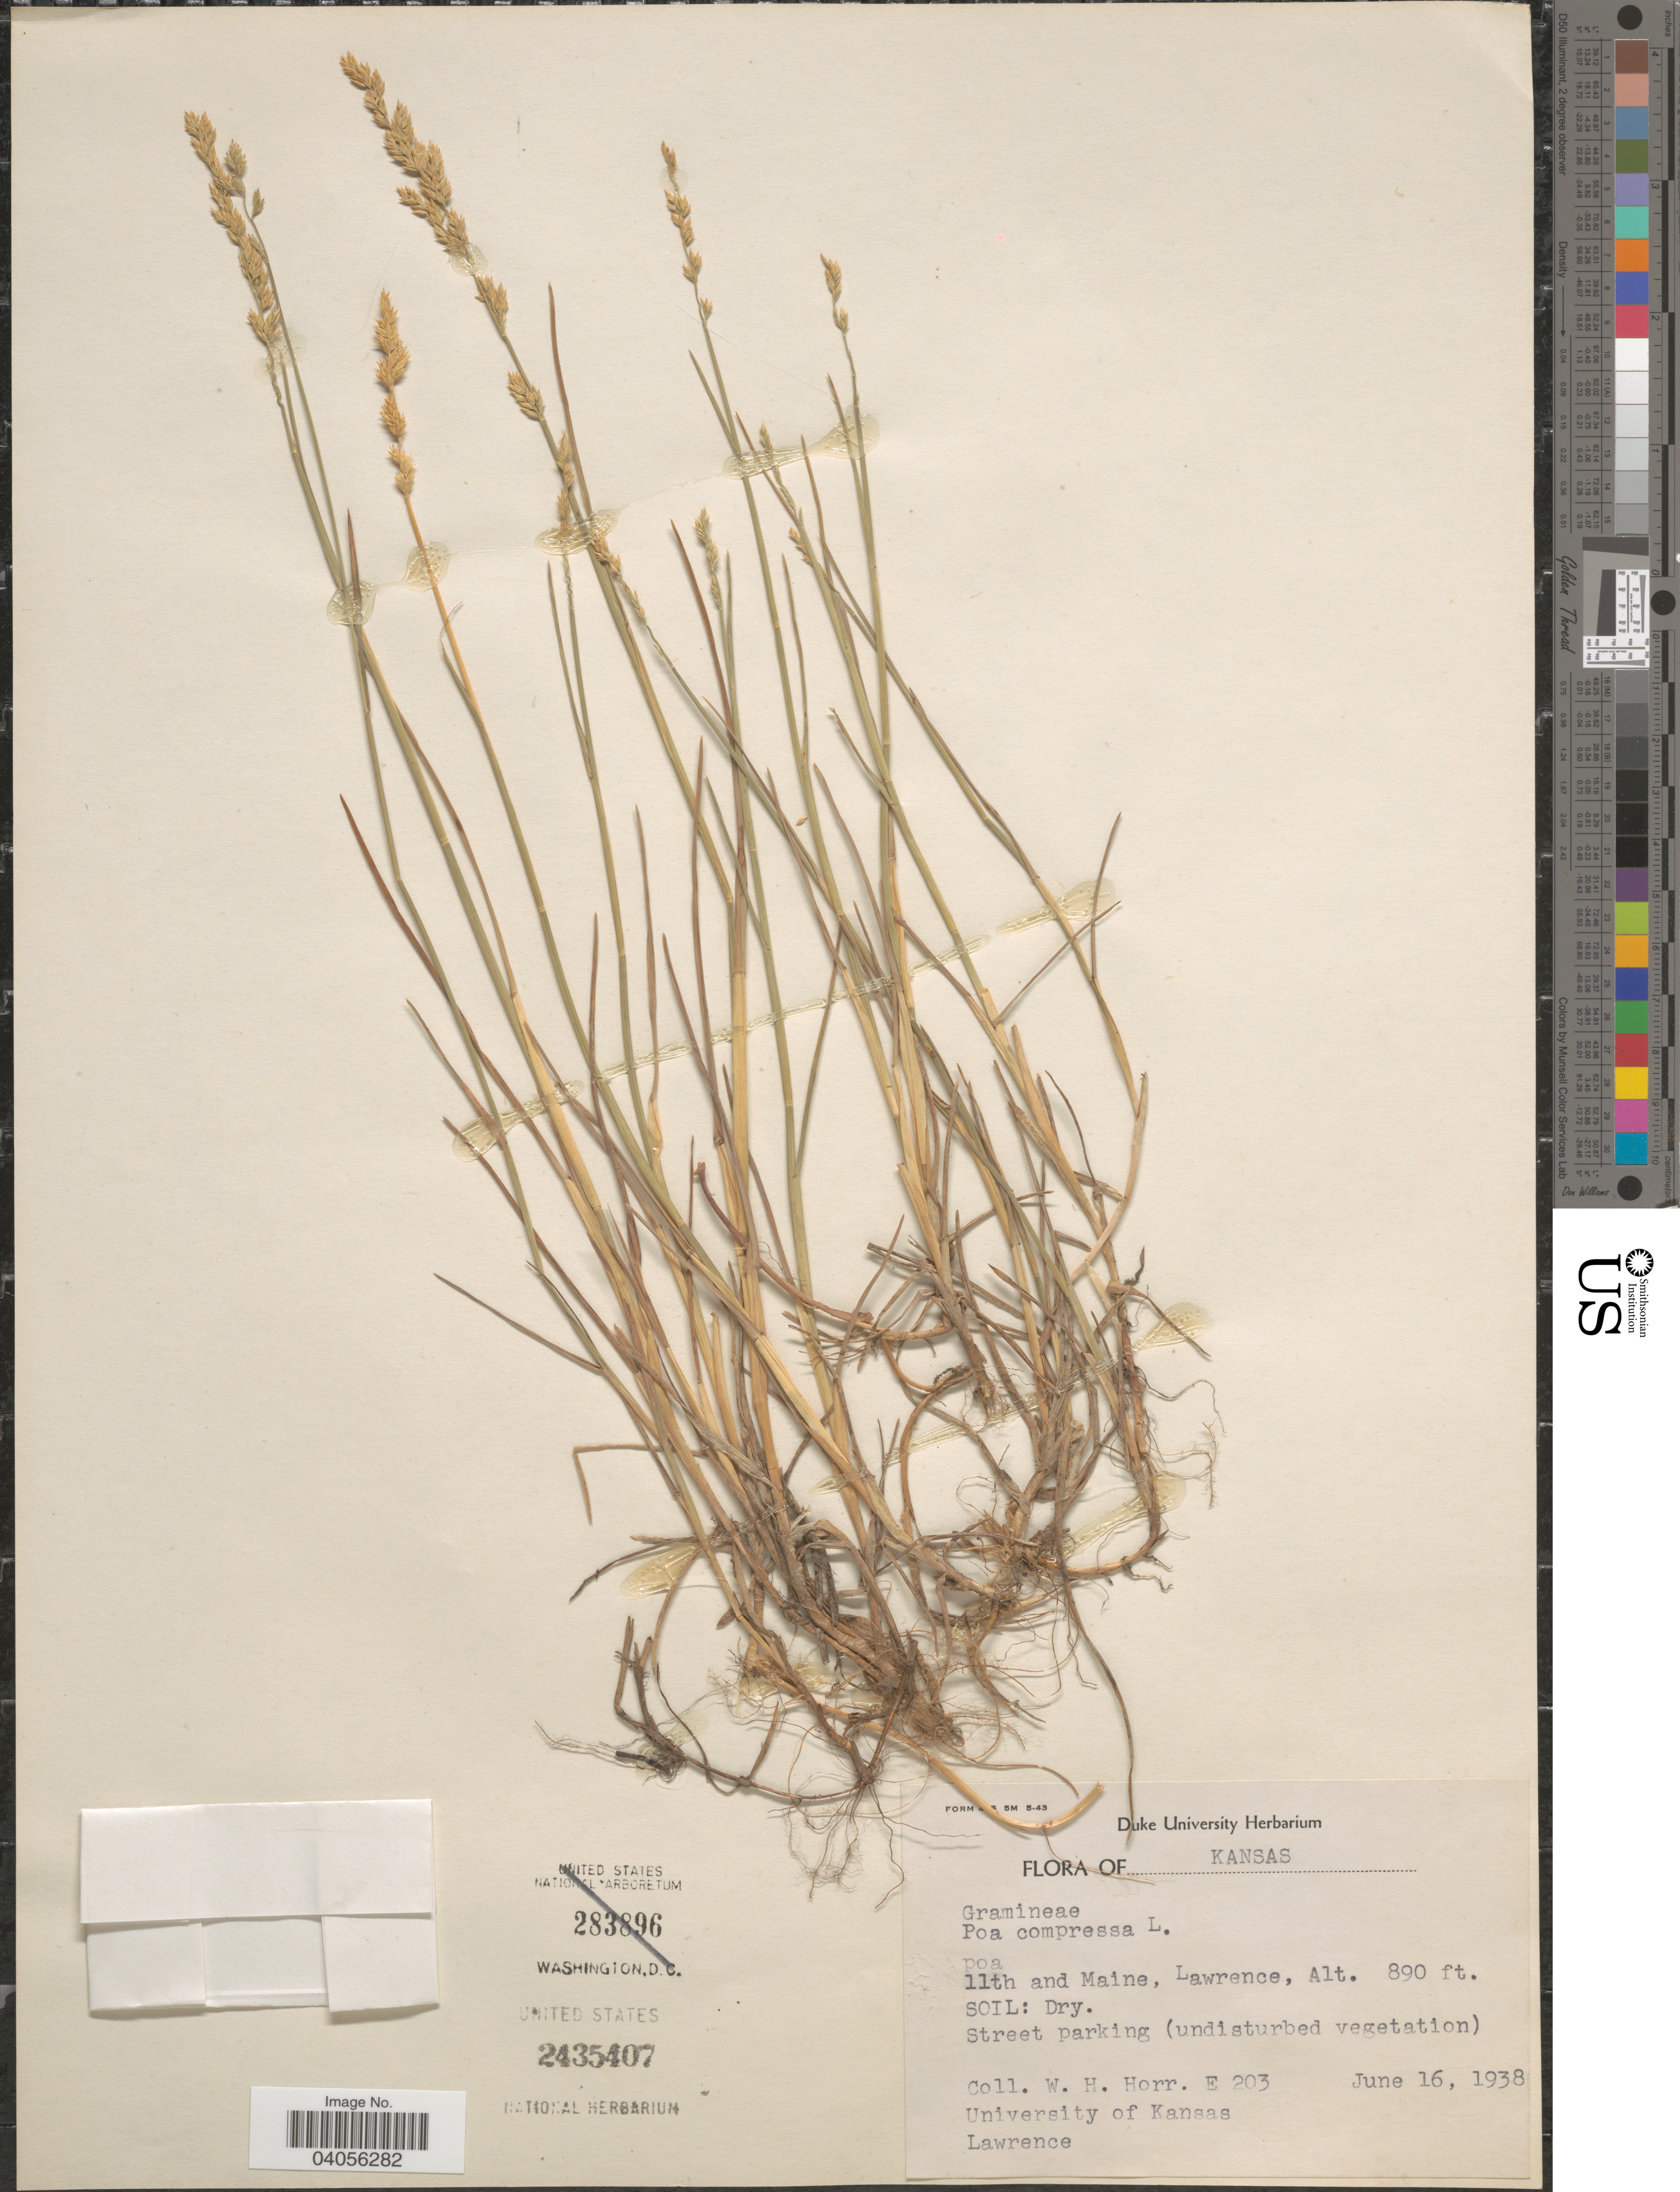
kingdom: Plantae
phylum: Tracheophyta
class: Liliopsida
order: Poales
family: Poaceae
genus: Poa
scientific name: Poa compressa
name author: L.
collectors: W. H. Horr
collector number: E203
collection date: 1938-06-16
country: United States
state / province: Kansas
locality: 11th and Maine, Lawrence.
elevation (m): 271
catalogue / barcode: US 2435407